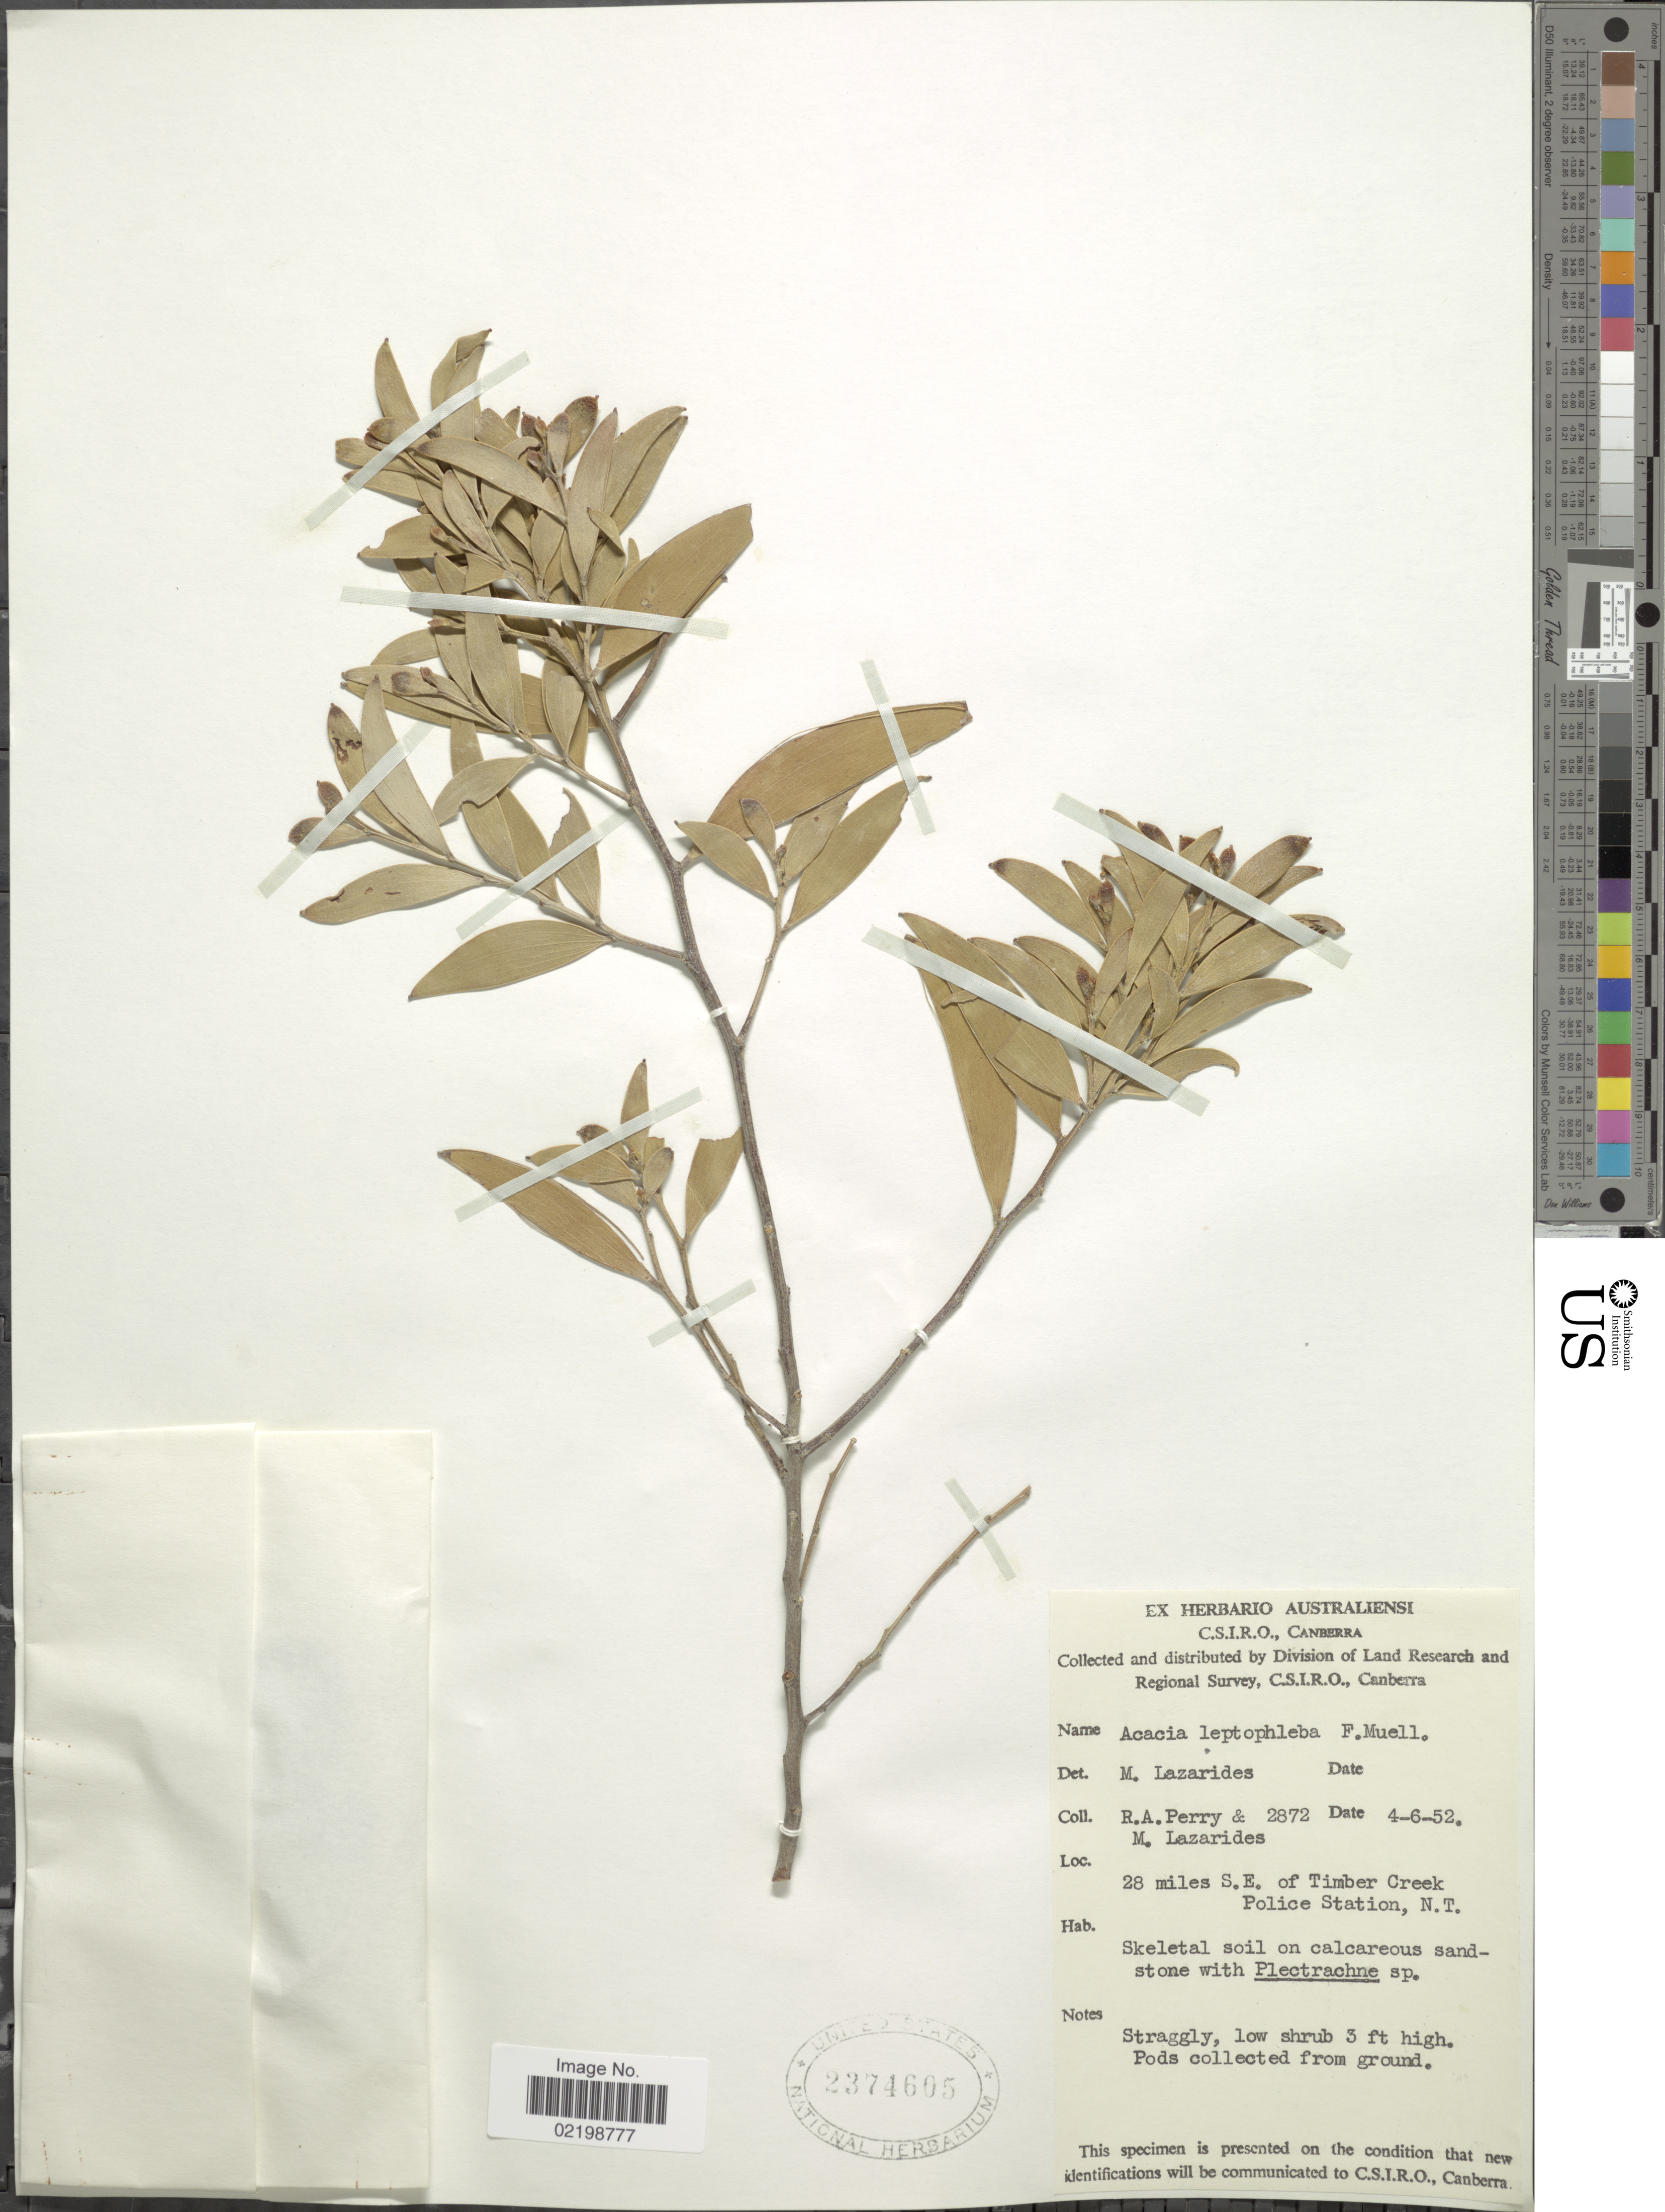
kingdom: Plantae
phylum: Tracheophyta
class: Magnoliopsida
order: Fabales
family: Fabaceae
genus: Acacia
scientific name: Acacia leptophleba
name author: Benth.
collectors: Perry, R. A. & M. Lazarides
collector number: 2872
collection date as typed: Transcribed d/m/y: 4/6/52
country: Australia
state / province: Northern Territory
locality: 28 miles S.E. of Timber Creek Police Station, N.T.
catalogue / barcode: US 2374605